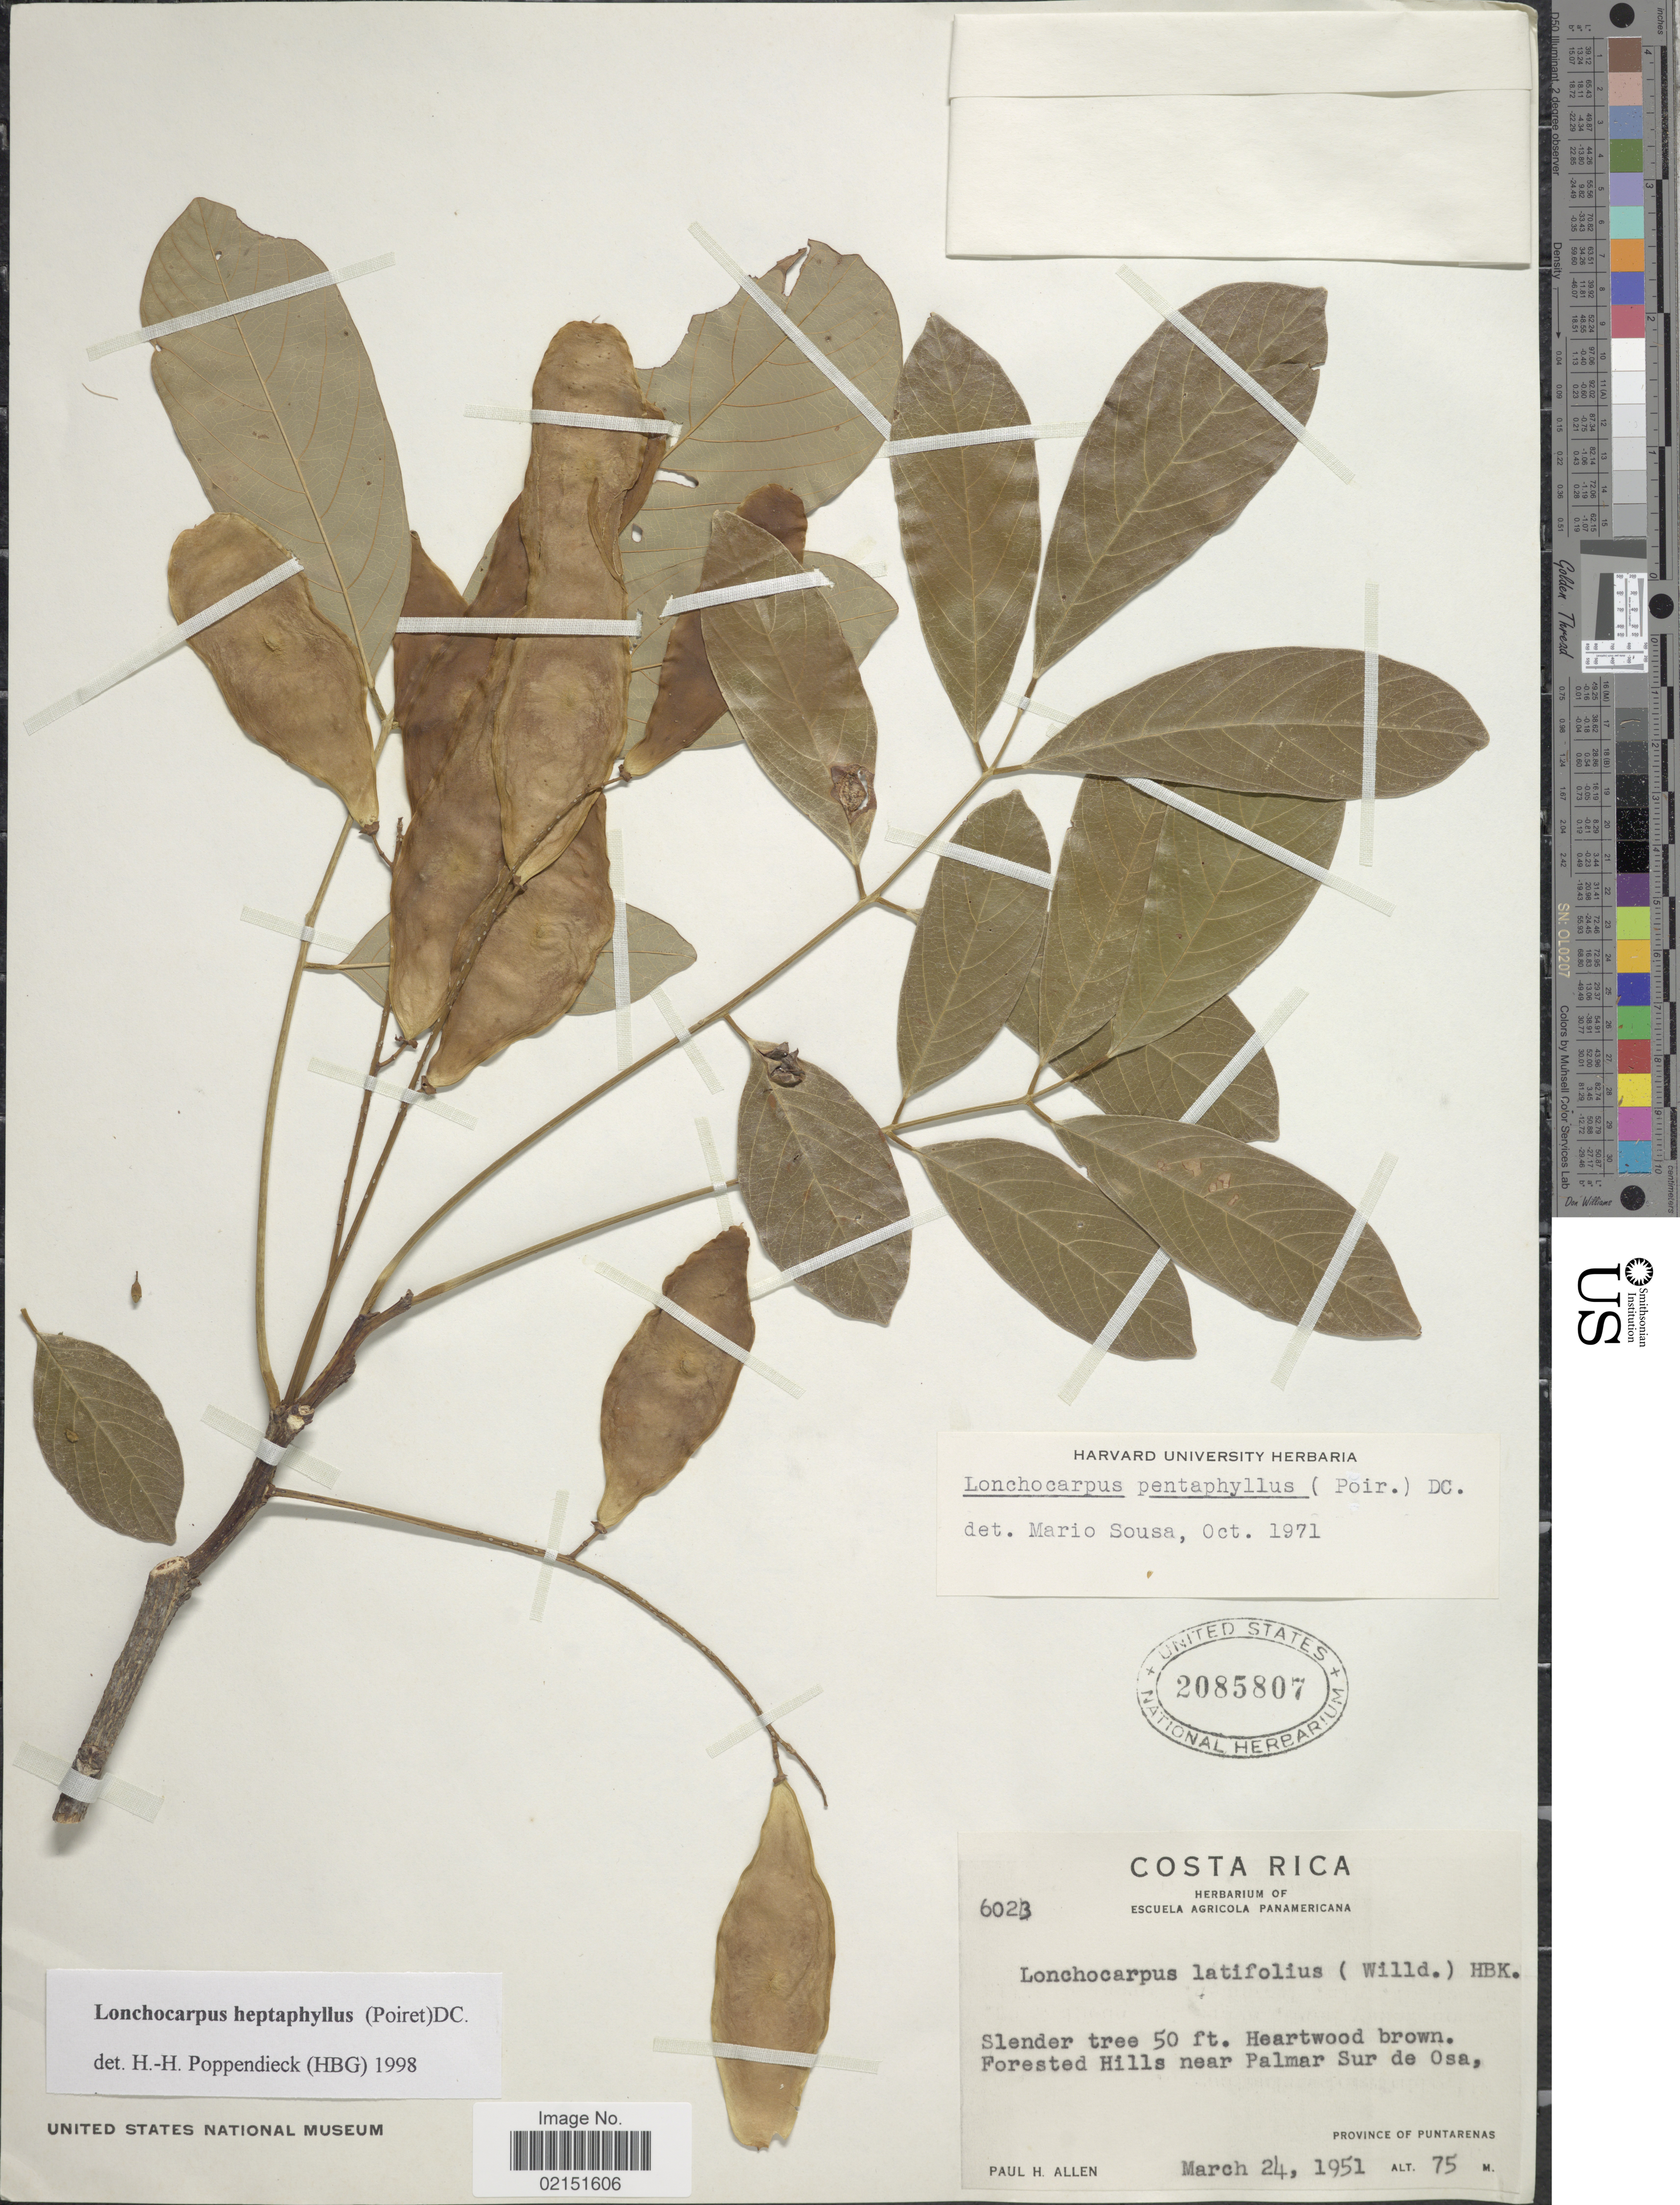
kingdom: Plantae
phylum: Tracheophyta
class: Magnoliopsida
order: Fabales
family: Fabaceae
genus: Lonchocarpus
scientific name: Lonchocarpus heptaphyllus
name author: (Poir.) DC.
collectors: P. H. Allen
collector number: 6023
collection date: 1951-03-24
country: Costa Rica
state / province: Puntarenas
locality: Forested Hills near Palmar Sur de Osa, Province of Puntarenas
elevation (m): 75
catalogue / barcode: US 2085807